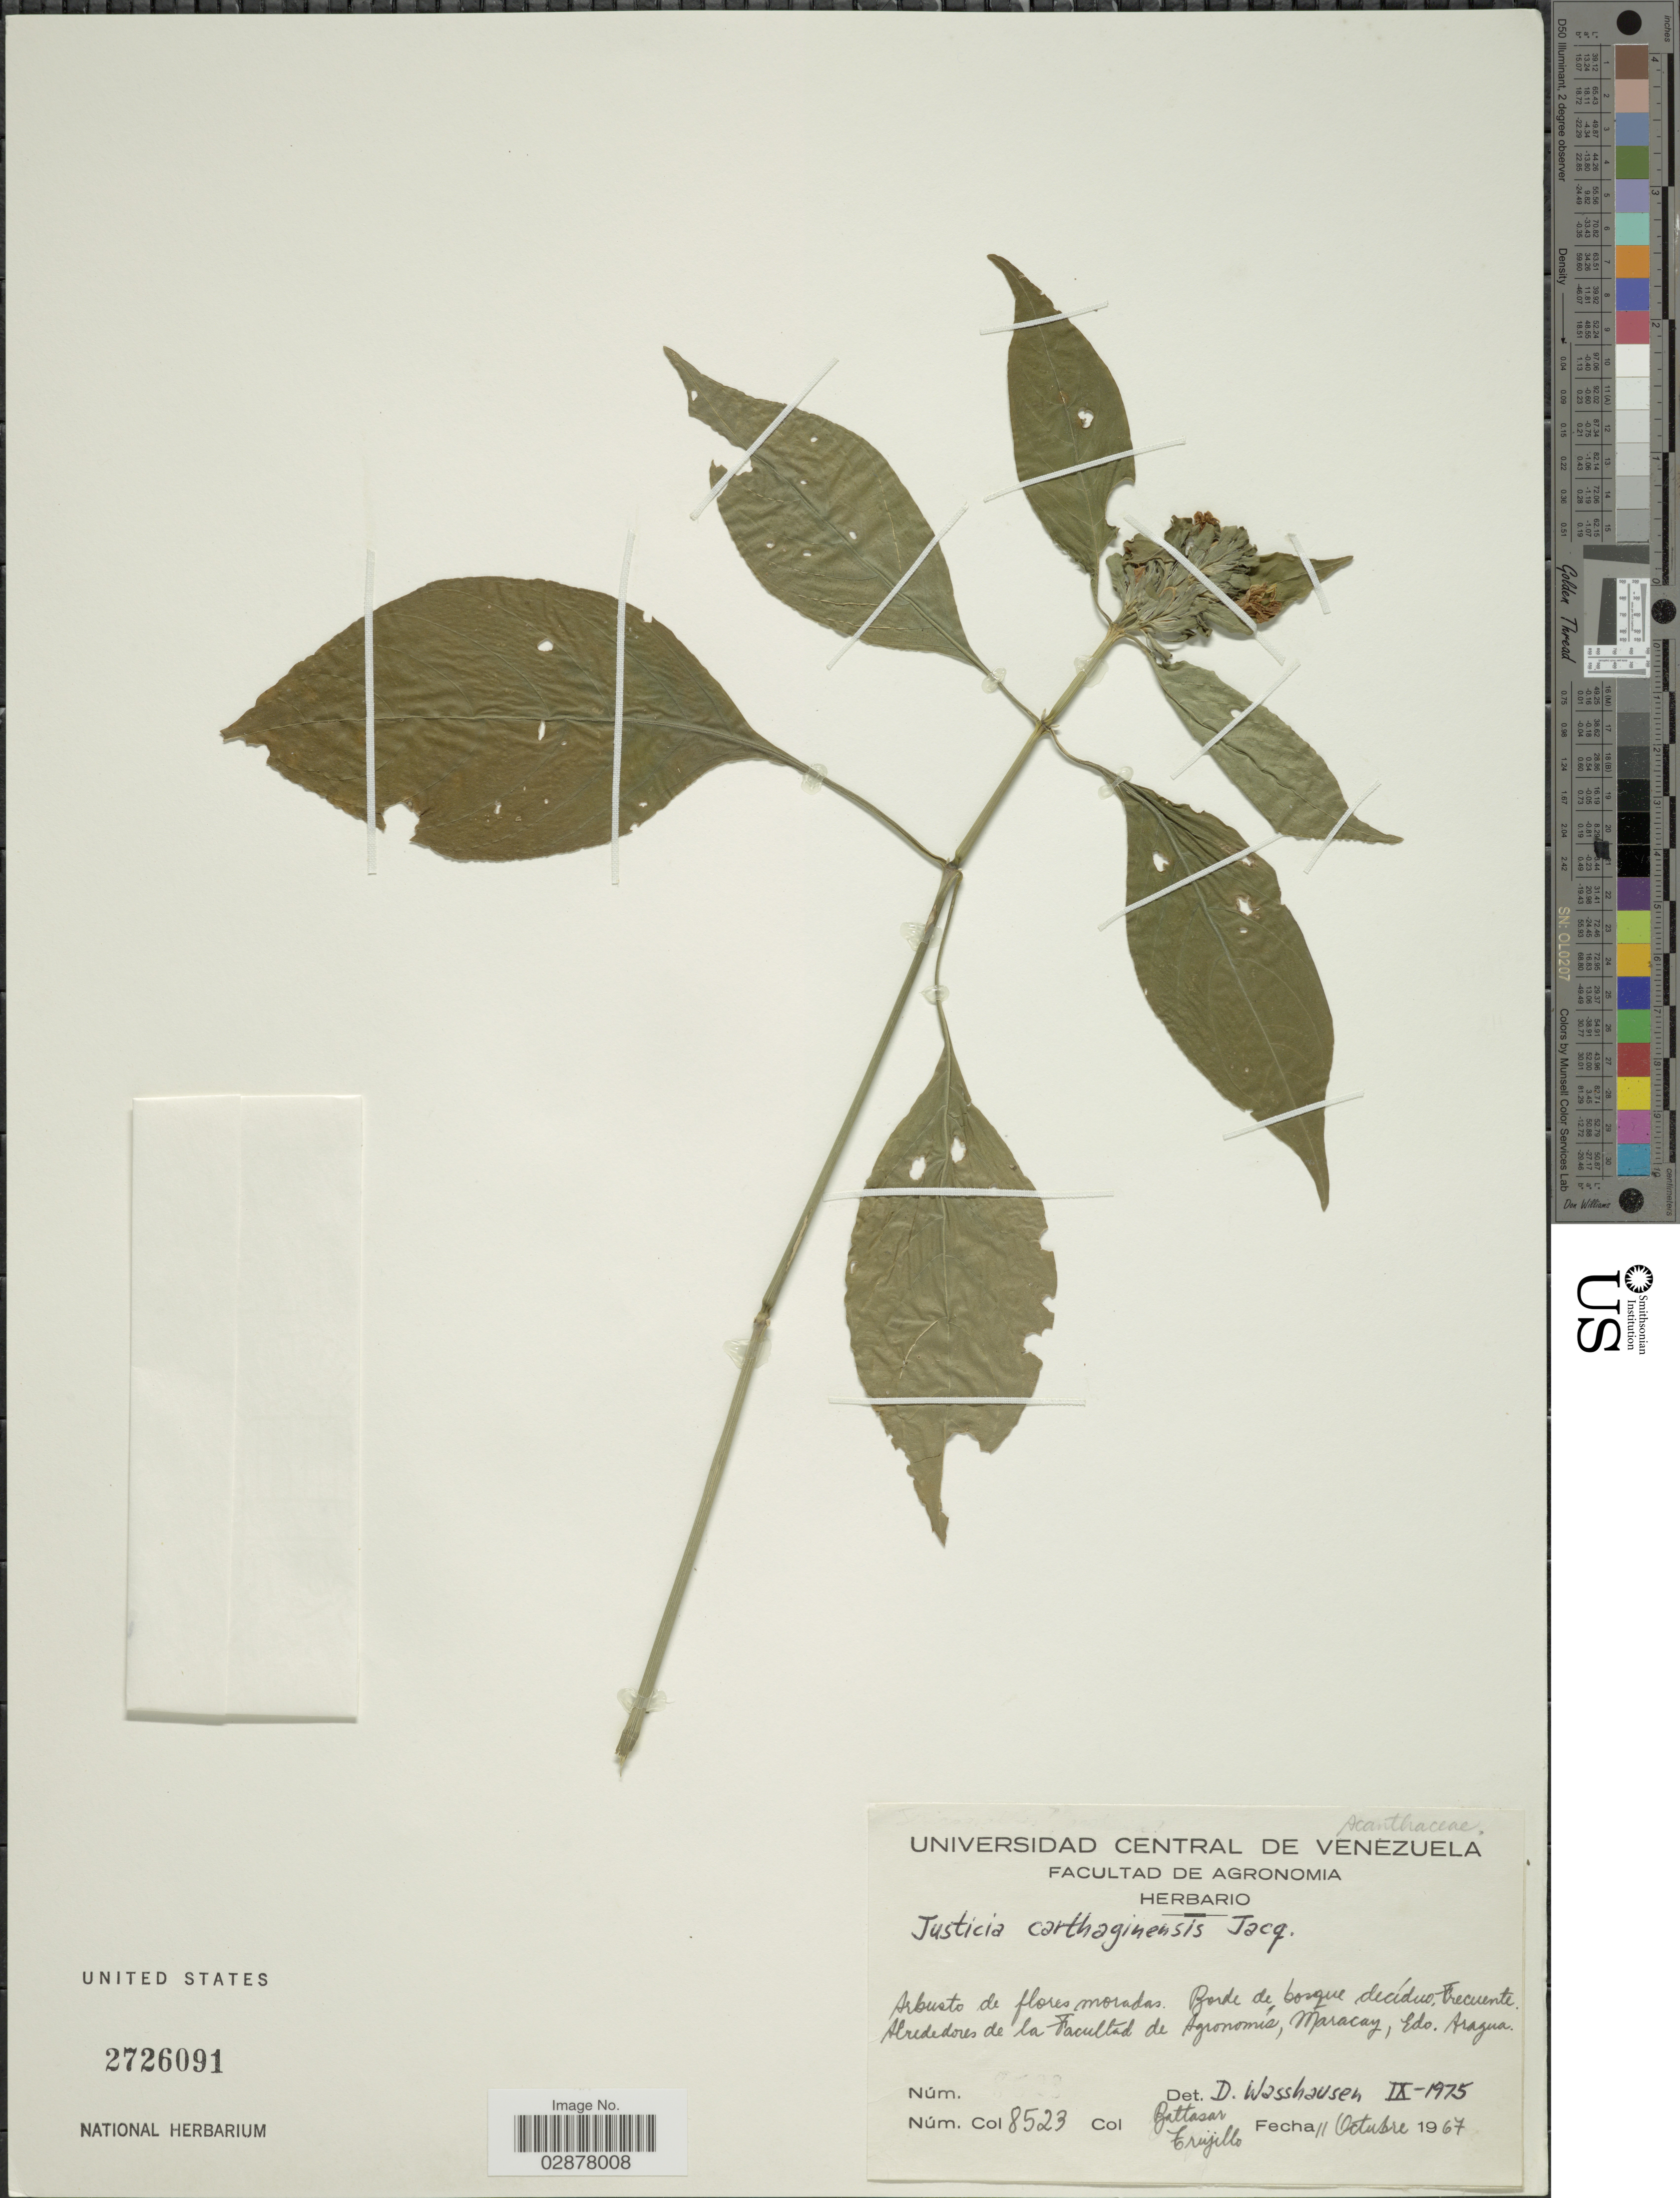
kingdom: Plantae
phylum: Tracheophyta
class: Magnoliopsida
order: Lamiales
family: Acanthaceae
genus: Justicia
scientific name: Justicia carthaginensis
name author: Jacq.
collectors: B. Trujillo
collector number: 8523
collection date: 1967-10-11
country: Venezuela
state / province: Aragua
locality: Borde de bosque decíduo, Frecuente, Alrededores de la Facultad de Agronomia, Maracay.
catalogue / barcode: US 2726091